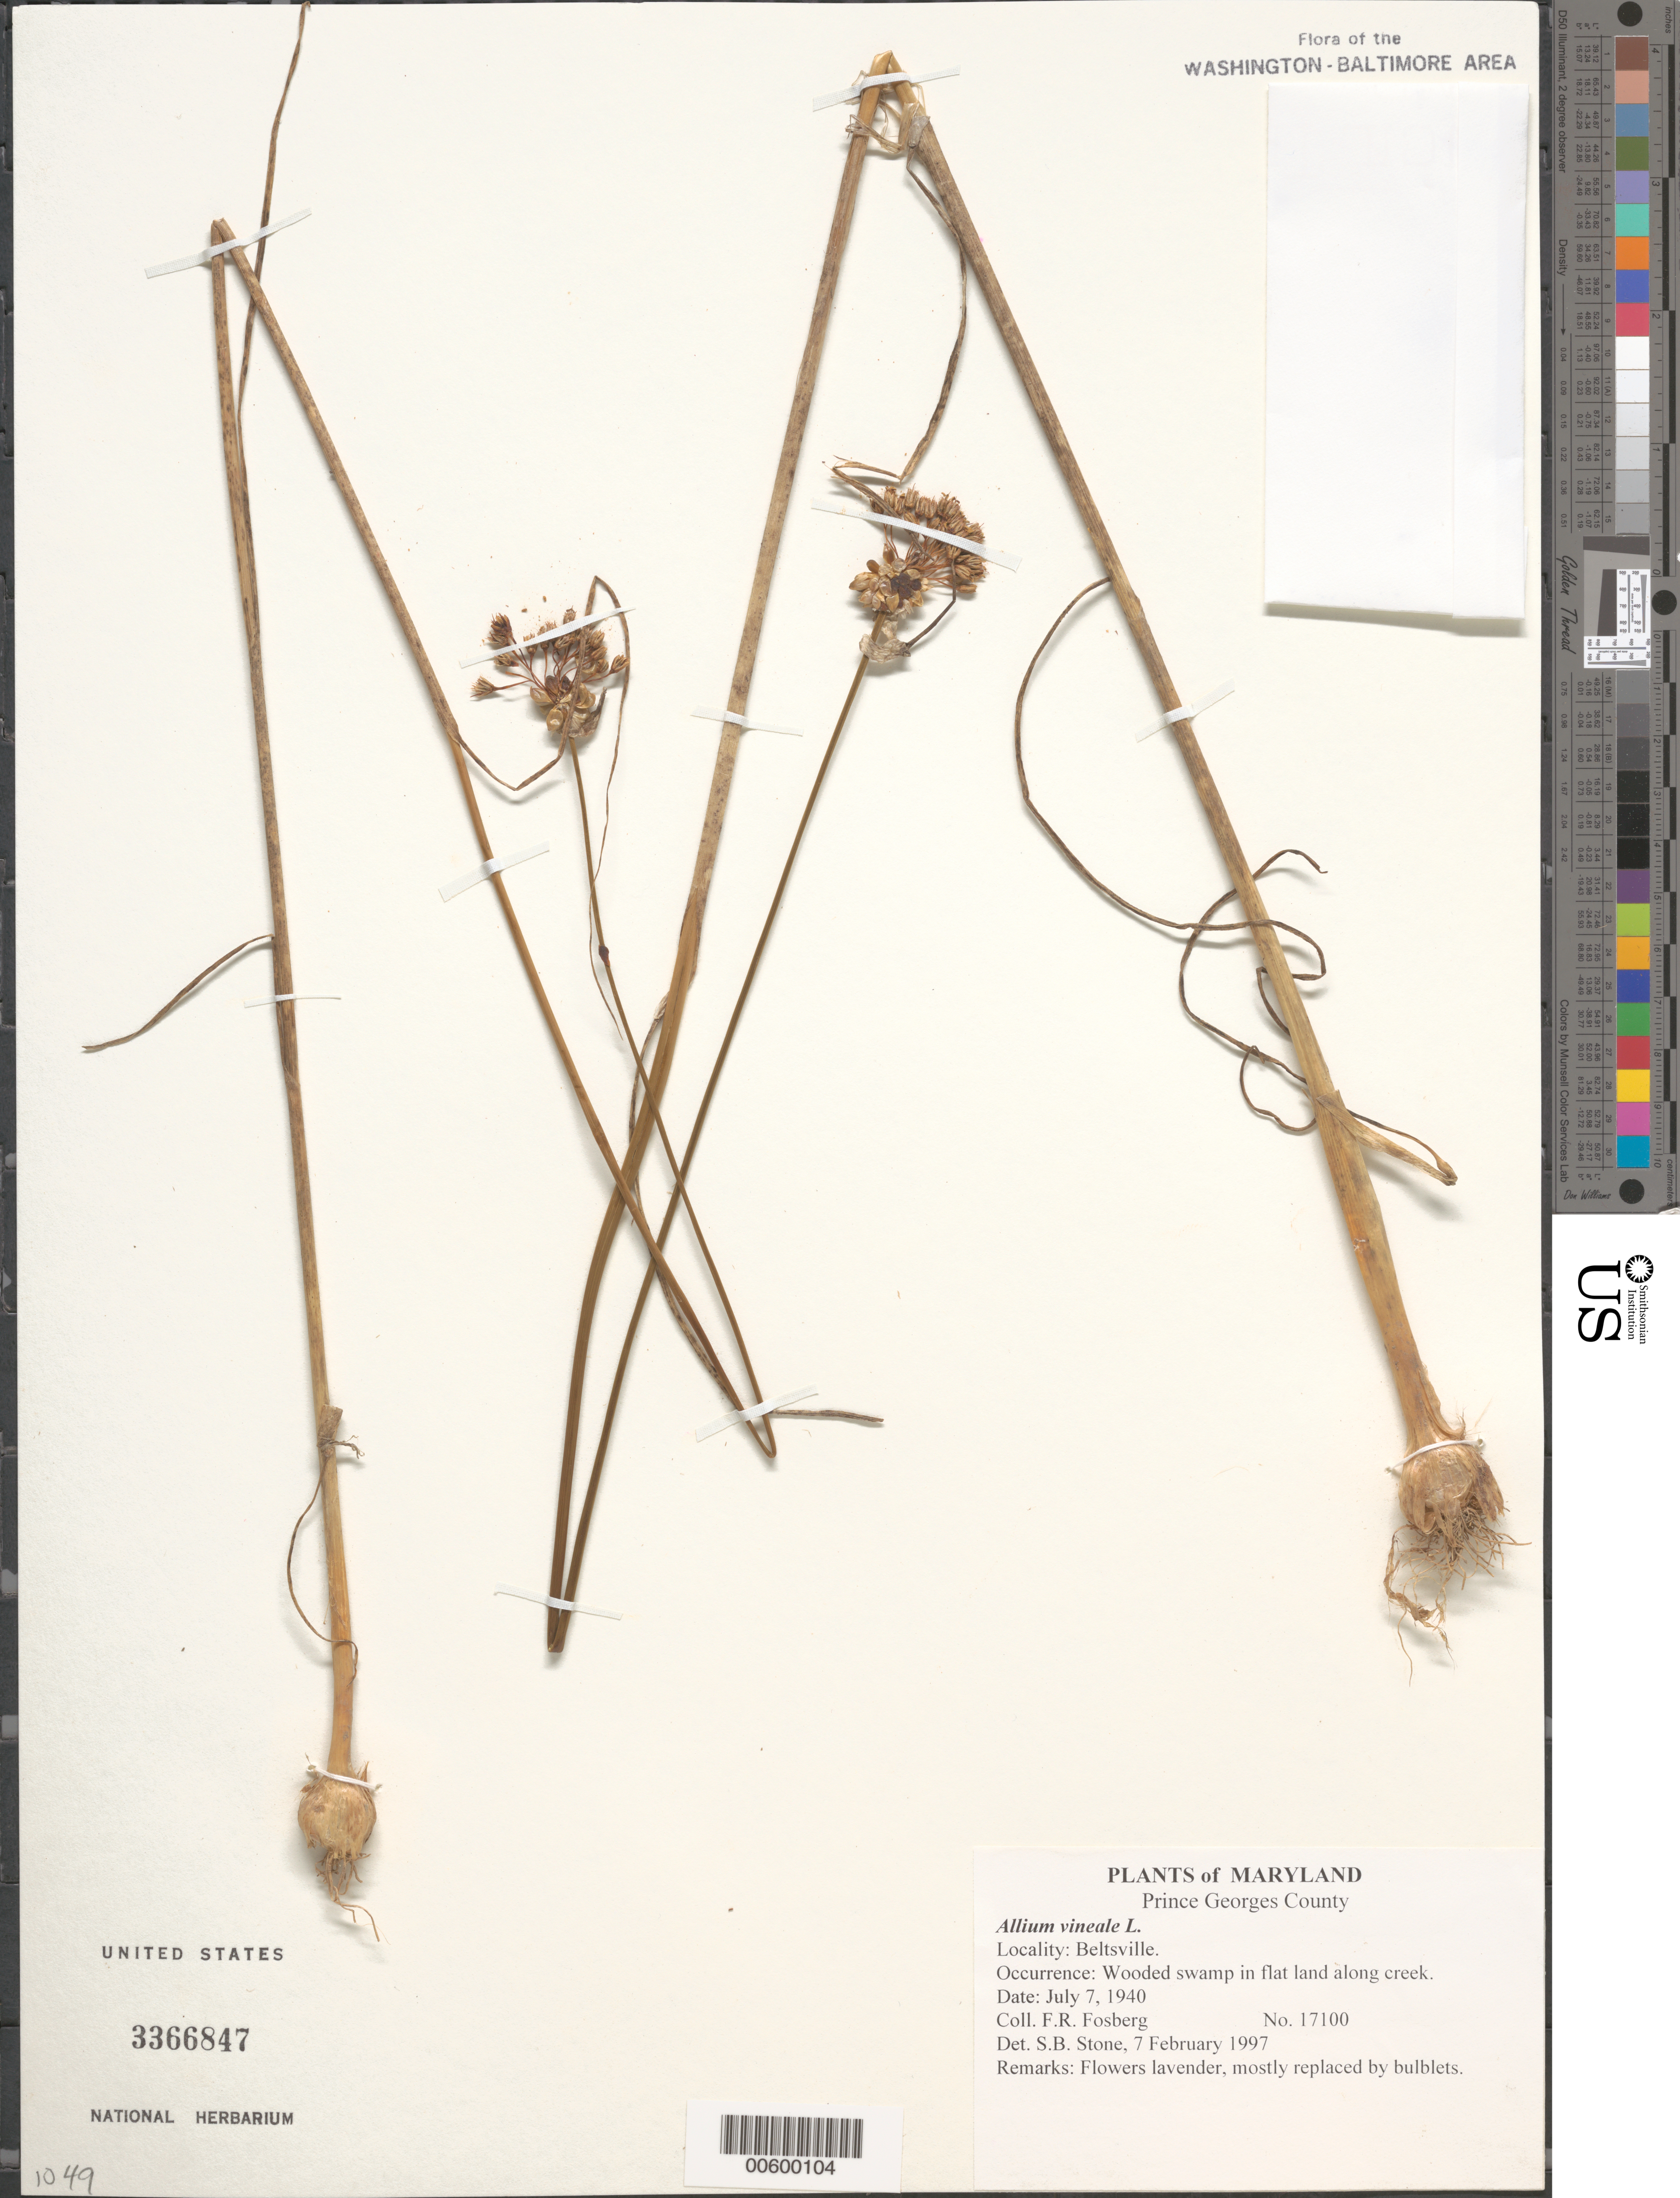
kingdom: Plantae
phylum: Tracheophyta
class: Liliopsida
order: Asparagales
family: Amaryllidaceae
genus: Allium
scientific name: Allium vineale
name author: L.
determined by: Stone, S. B.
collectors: F. R. Fosberg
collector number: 17100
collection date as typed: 07 Jul 1940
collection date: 1940-07-07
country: United States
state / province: Maryland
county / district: Prince George's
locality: Beltsville.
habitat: Wooded swamp in flat land along creek.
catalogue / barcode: US 3366847